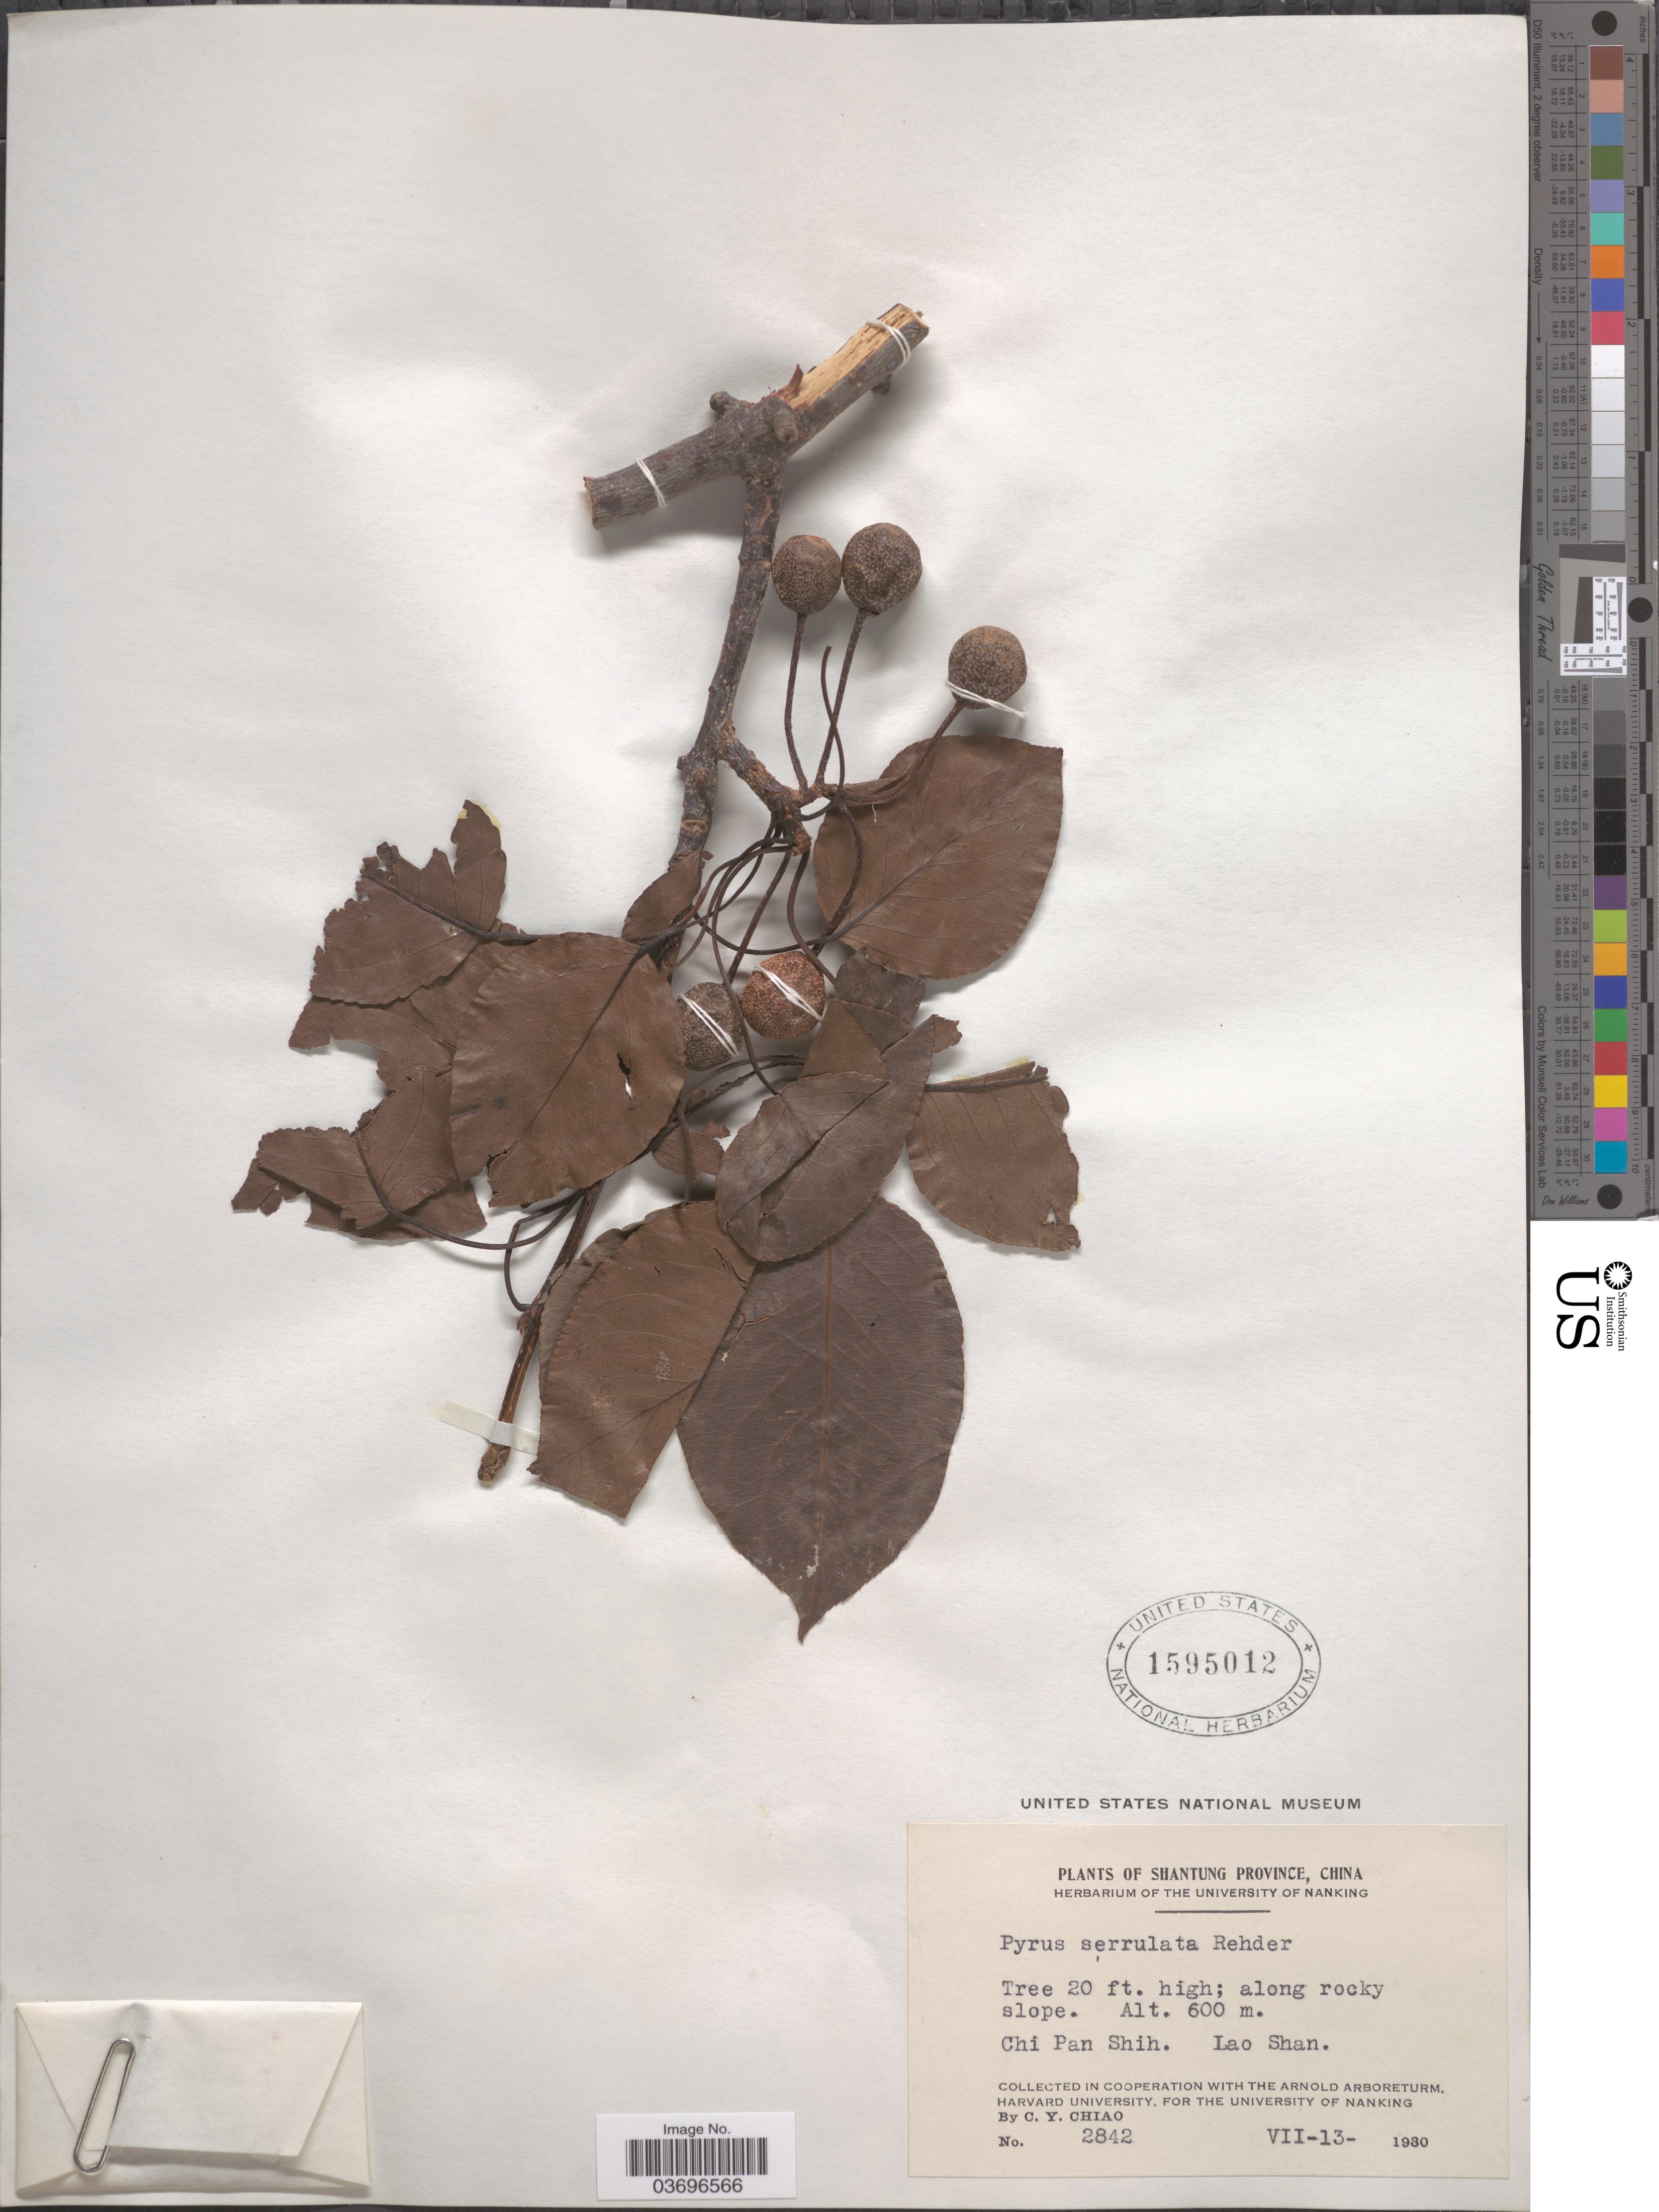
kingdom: Plantae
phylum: Tracheophyta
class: Magnoliopsida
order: Rosales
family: Rosaceae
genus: Pyrus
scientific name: Pyrus serrulata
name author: Rehder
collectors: C. Y. Chiao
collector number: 2842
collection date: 1930-07-13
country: China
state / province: Shandong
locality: Shantung Province. Chi Pan Shih. Lao Shan.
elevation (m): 600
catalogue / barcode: US 1595012